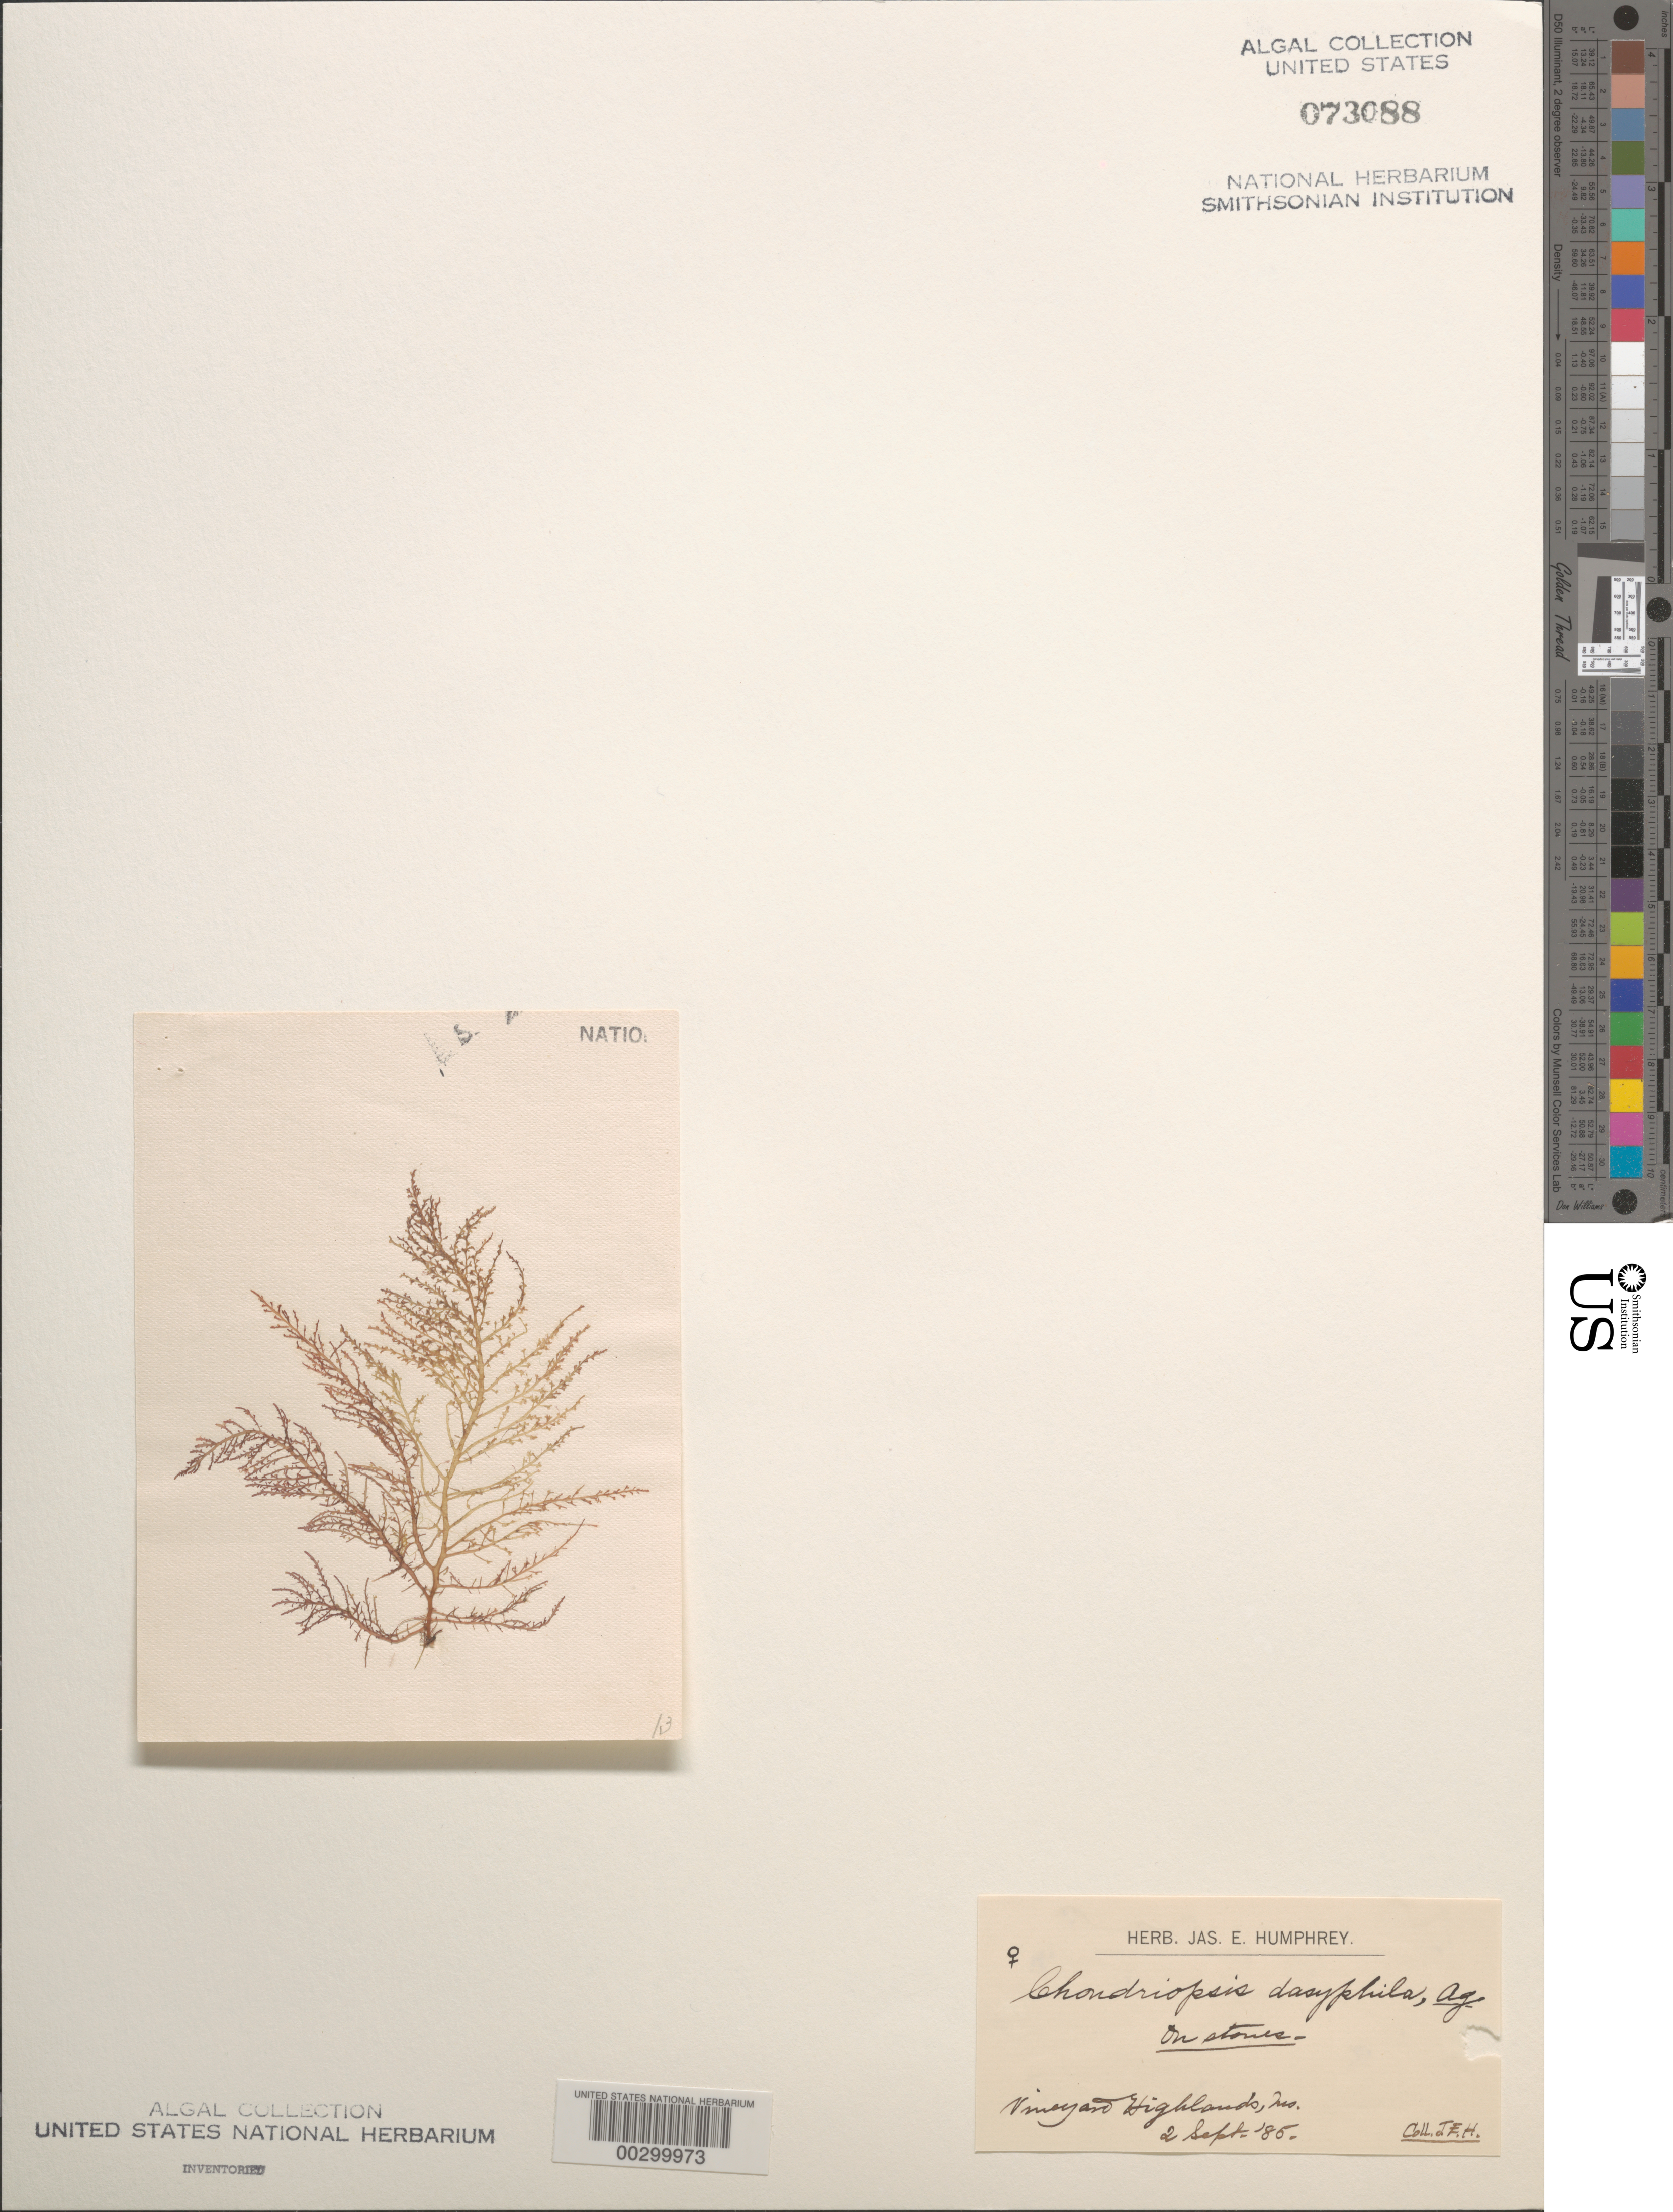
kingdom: Plantae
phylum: Rhodophyta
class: Florideophyceae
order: Ceramiales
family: Rhodomelaceae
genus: Chondria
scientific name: Chondria dasyphylla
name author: (Woodw.) C. Agardh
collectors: J. Humphrey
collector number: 13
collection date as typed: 02 Sep 1885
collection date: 1885-09-02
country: United States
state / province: Massachusetts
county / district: Dukes County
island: Martha's Vineyard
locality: Vineyard Highlands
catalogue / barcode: US 73088